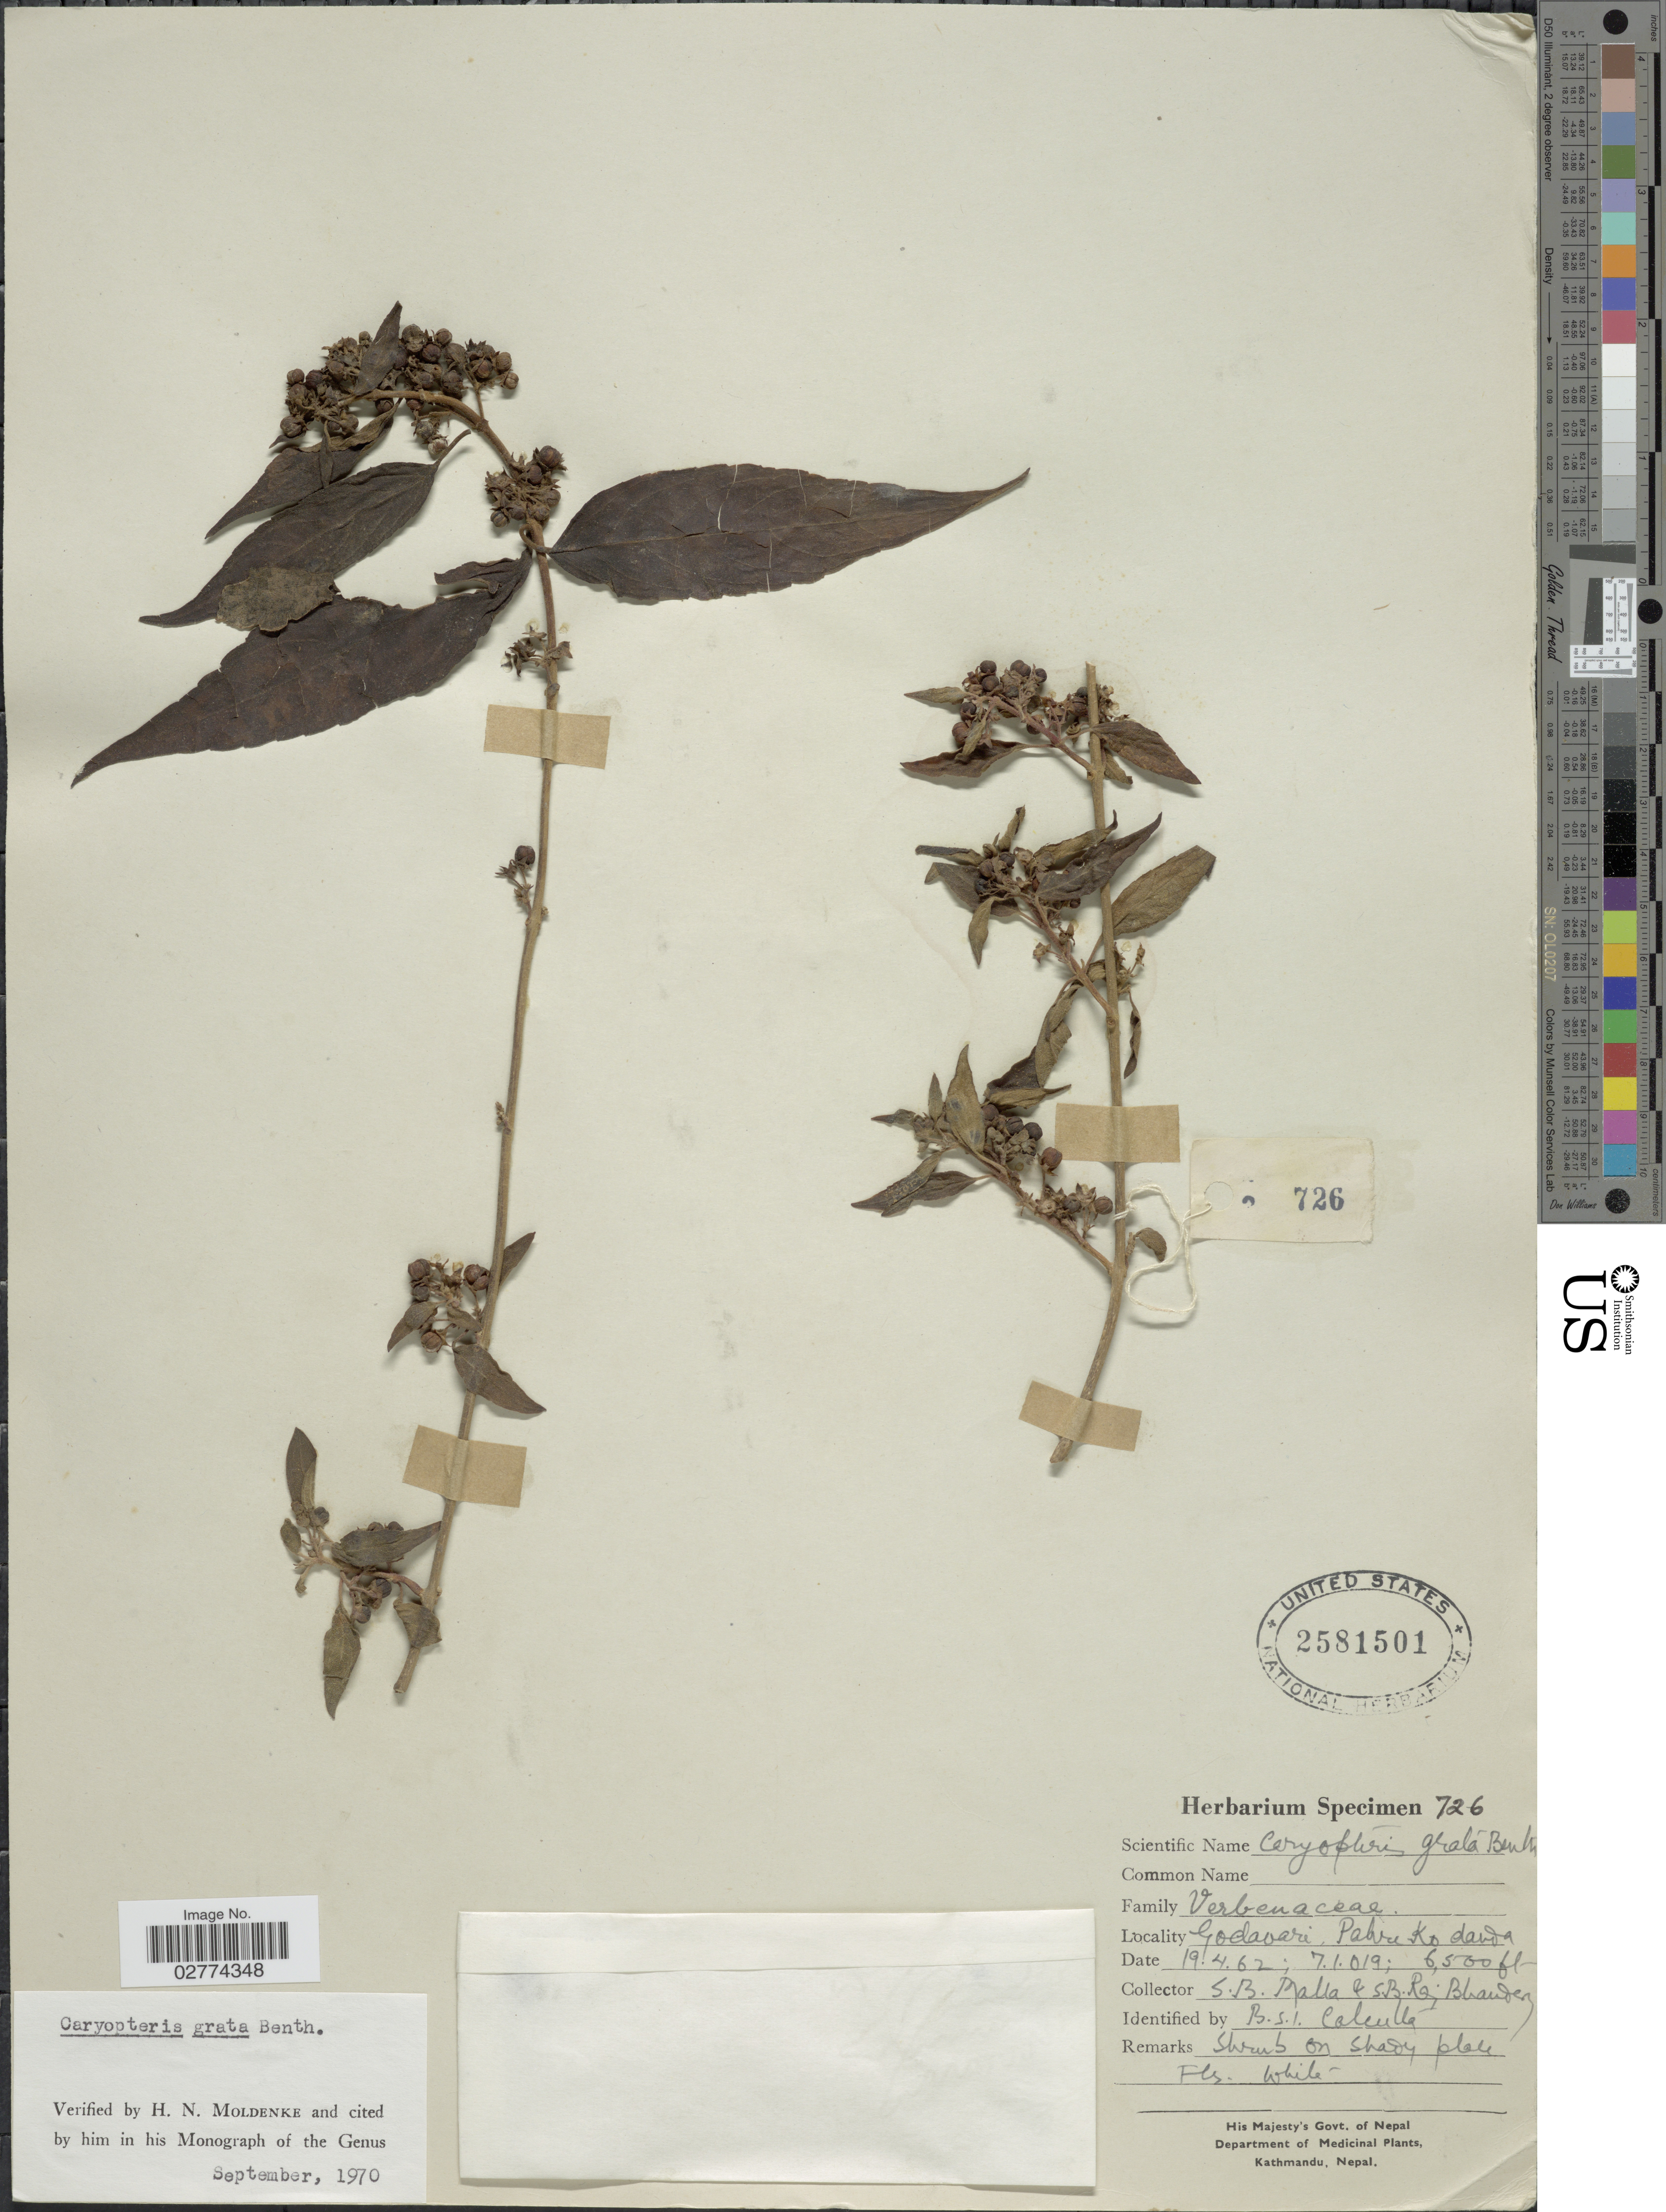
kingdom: Plantae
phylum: Tracheophyta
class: Magnoliopsida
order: Lamiales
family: Lamiaceae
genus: Caryopteris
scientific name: Caryopteris grata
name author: (Wall. ex Walp.) Benth. & Hook. f. ex C.B. Clarke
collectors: S. Malla & S. Rajbhaudari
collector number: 726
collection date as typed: Transcribed d/m/y: 19/4/62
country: Nepal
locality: Godawari. Pahre Ko danda [interpreted]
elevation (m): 1981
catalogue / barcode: US 2581501